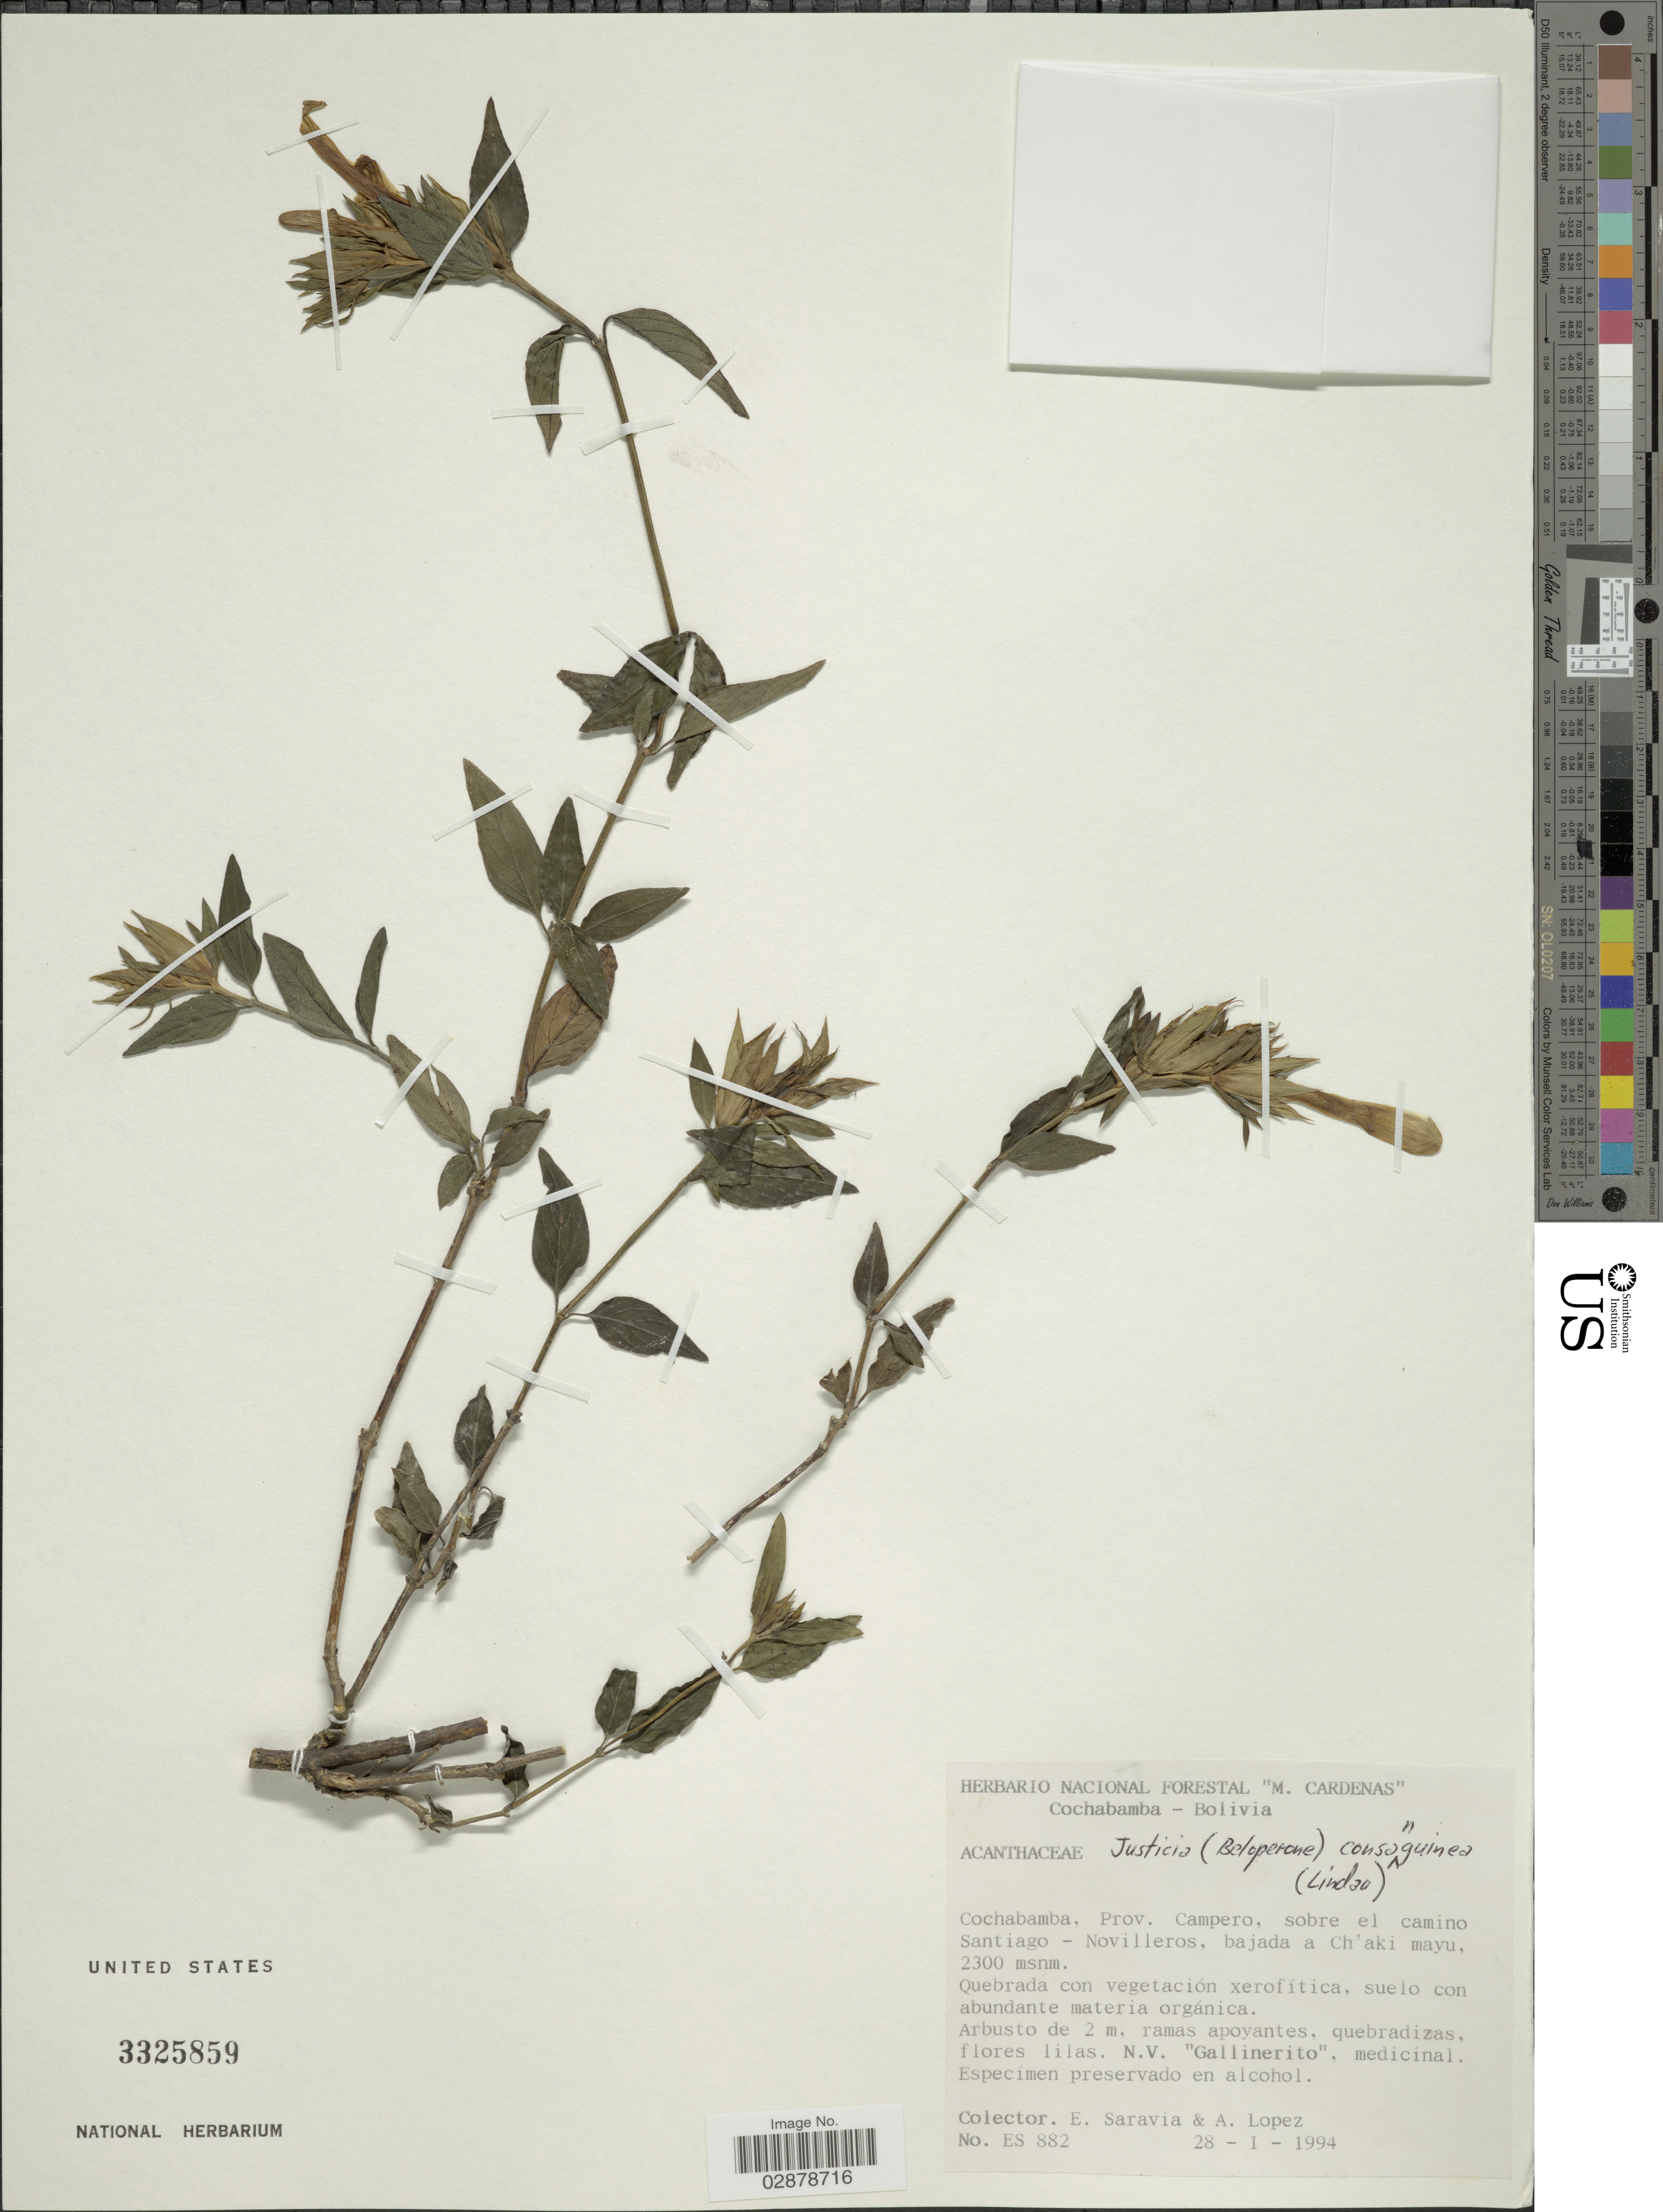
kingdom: Plantae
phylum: Tracheophyta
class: Magnoliopsida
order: Lamiales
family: Acanthaceae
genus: Justicia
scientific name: Justicia consanguinea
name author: (Lindau) Wassh. & C. Ezcurra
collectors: E. Saravia & A. Lopez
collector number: ES882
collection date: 1994-01-28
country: Bolivia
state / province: Cochabamba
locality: Prov. Campero, sobre el camino Santiago - Novilleros, bajada a Ch'aki mayu.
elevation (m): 2300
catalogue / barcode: US 3325859